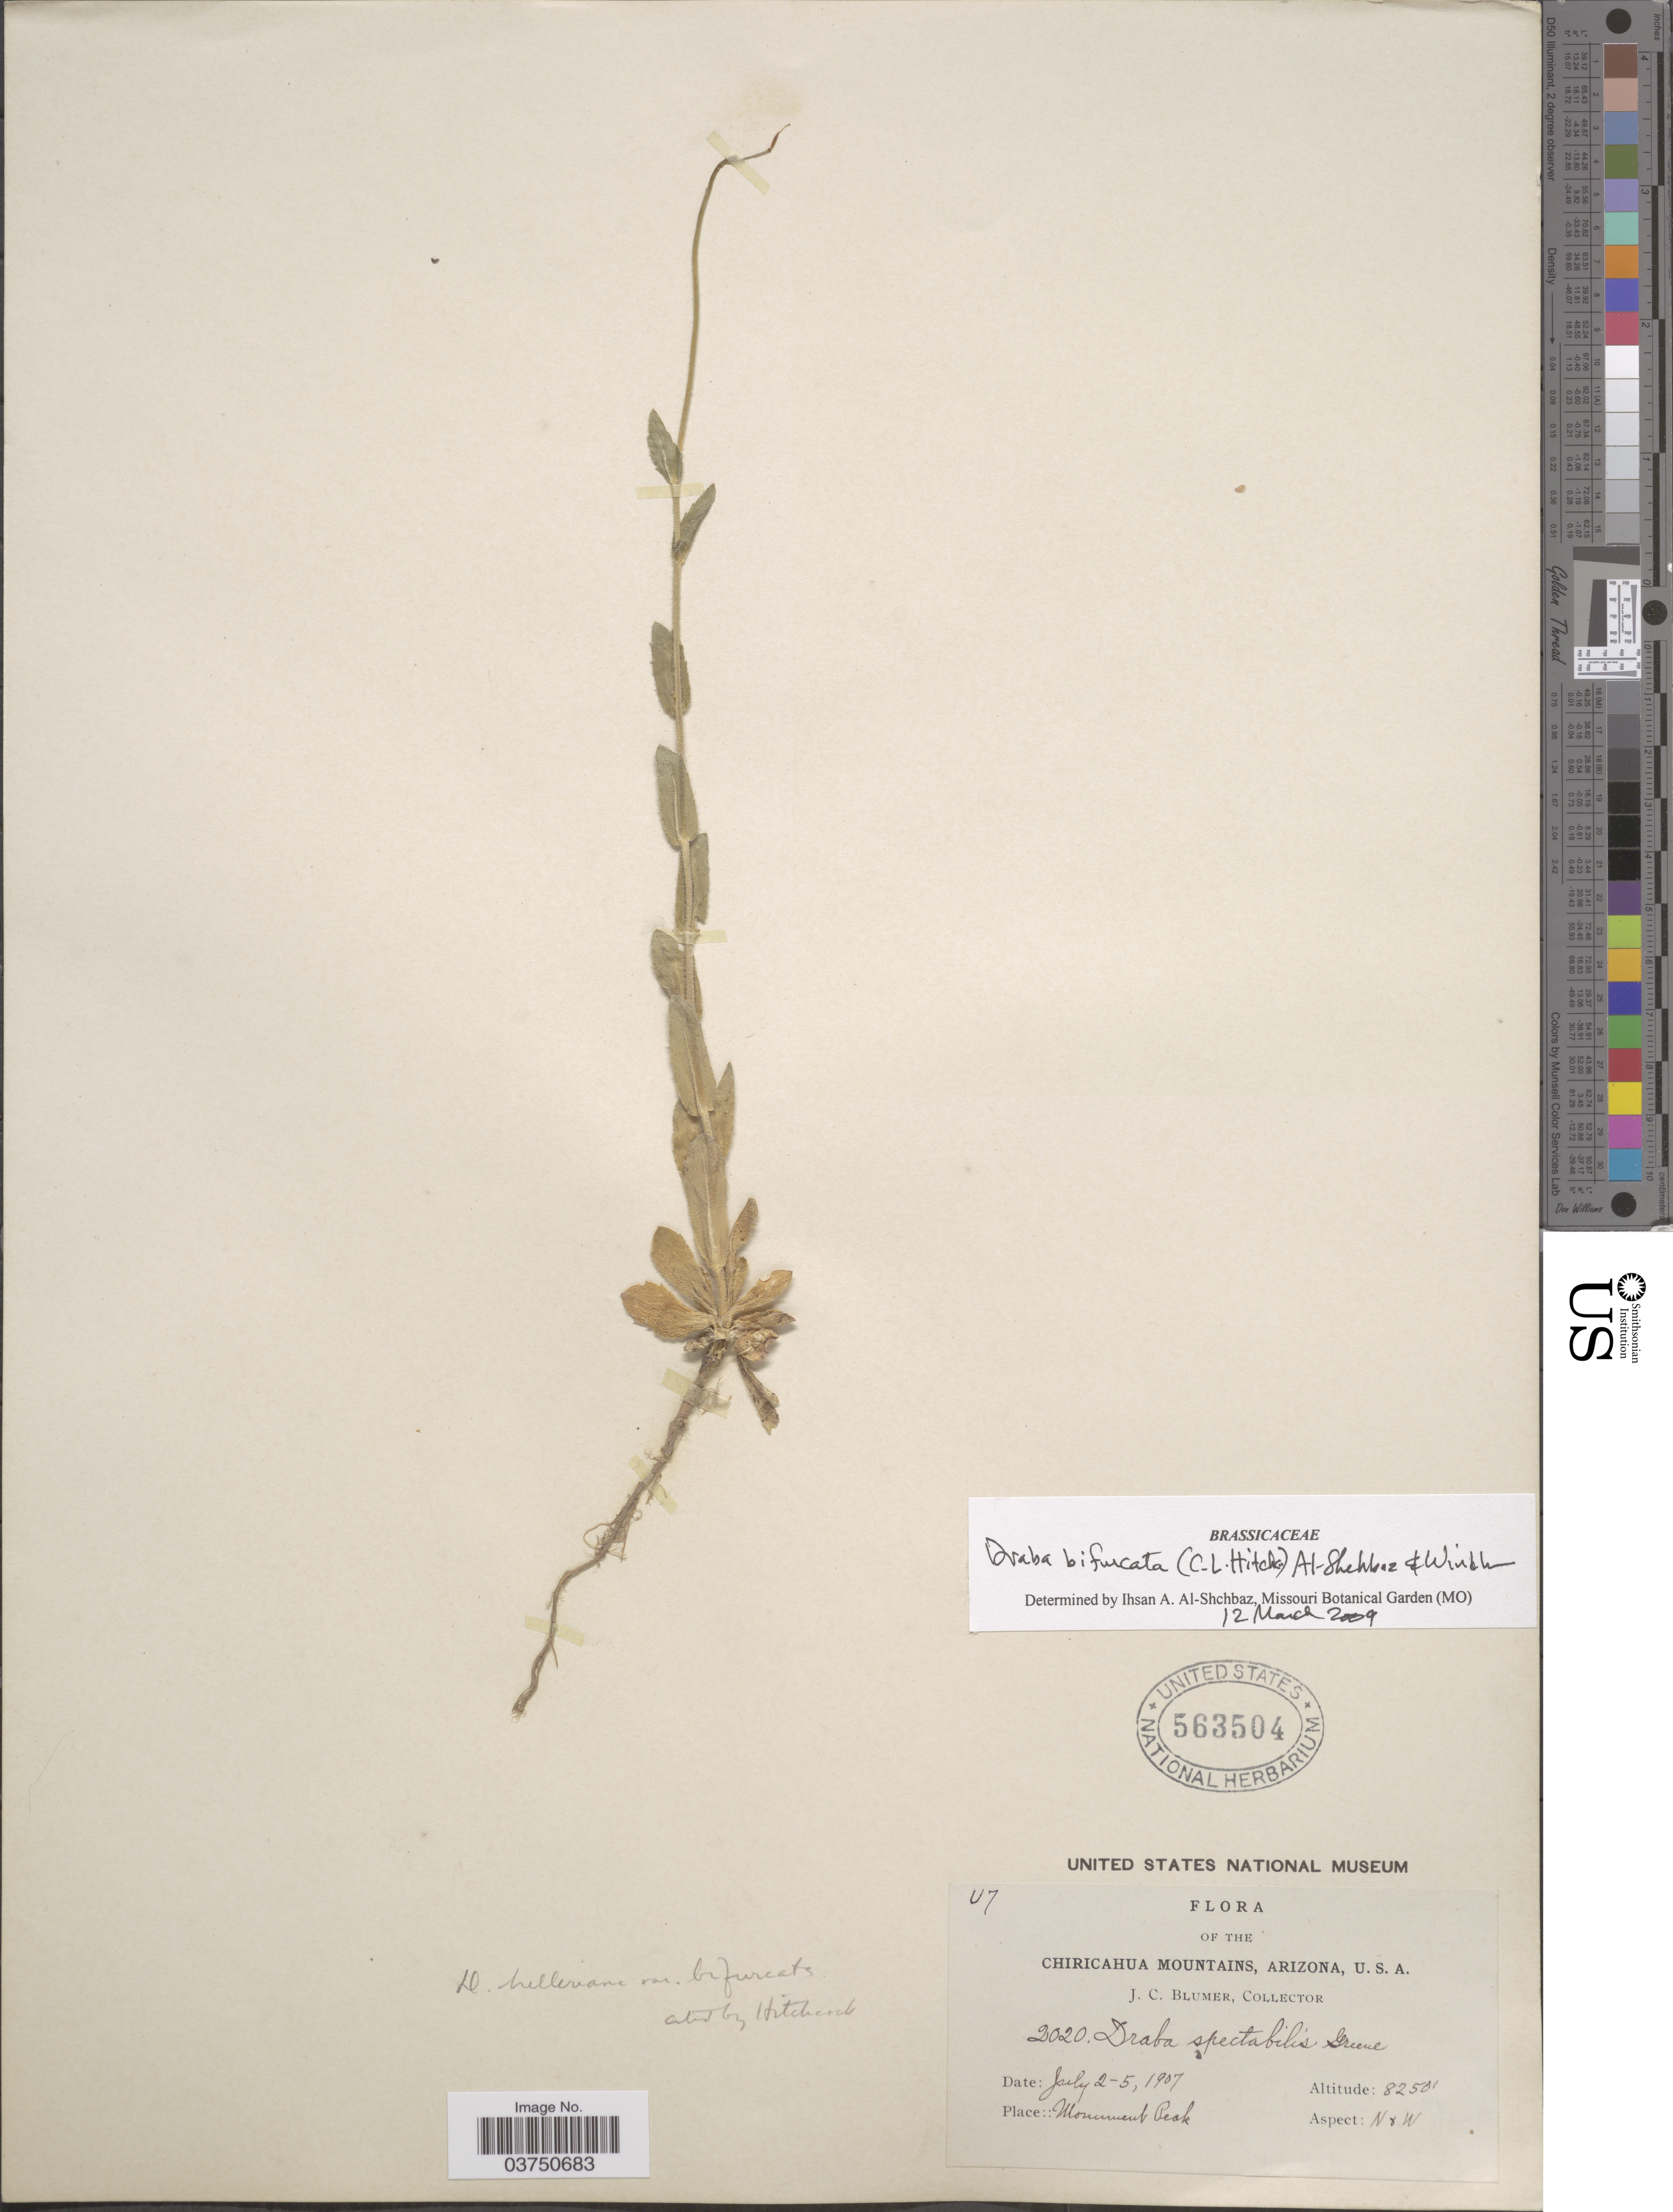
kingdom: Plantae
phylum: Tracheophyta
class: Magnoliopsida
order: Brassicales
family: Brassicaceae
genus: Draba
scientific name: Draba bifurcata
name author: (C.L. Hitchc.) Al-Shehbaz & Windham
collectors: J. C. Blumer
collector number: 2020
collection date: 1907-07-02/1907-07-05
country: United States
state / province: Arizona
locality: The Chiricahua Mountains. Monument Peak. Aspect: N&W.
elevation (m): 2515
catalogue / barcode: US 563504